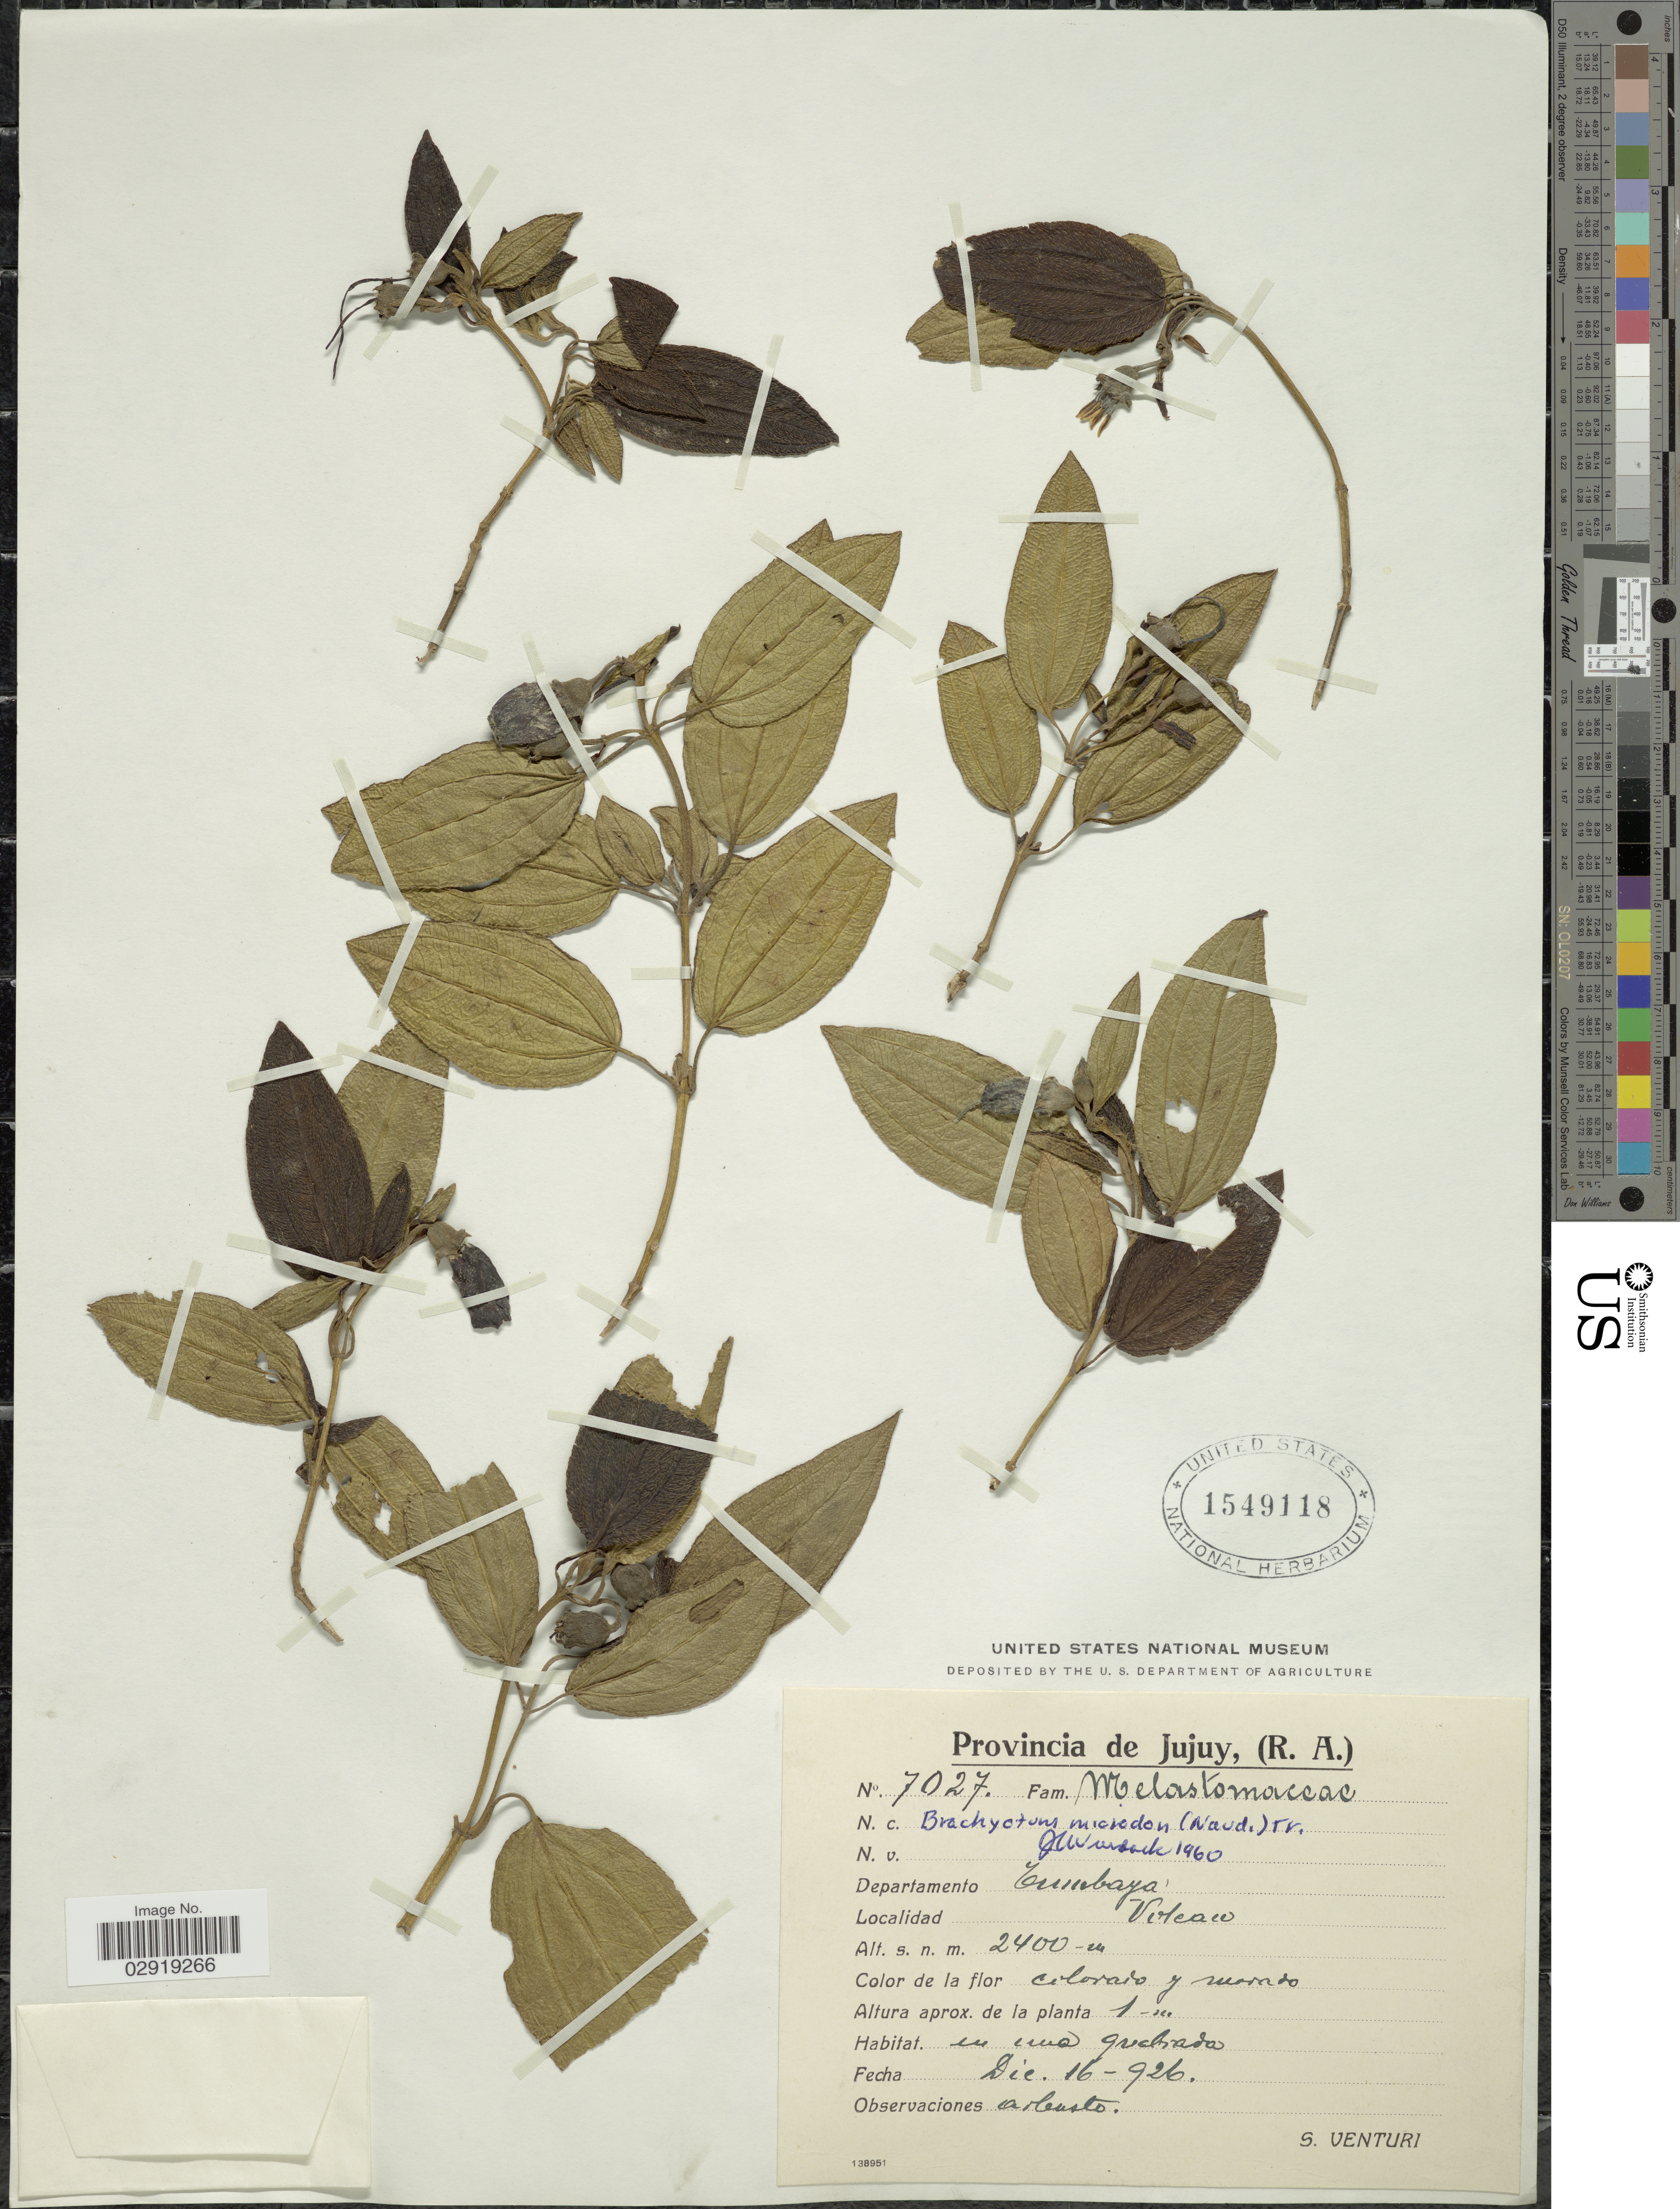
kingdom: Plantae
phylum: Tracheophyta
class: Magnoliopsida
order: Myrtales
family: Melastomataceae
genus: Brachyotum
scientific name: Brachyotum microdon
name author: (Naudin) Triana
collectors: S. Venturi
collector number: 7027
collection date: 1926-12-16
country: Argentina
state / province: Jujuy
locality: Jujut (R.A.) Departamento Tumbaya. Volcan.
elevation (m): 2400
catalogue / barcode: US 1549118